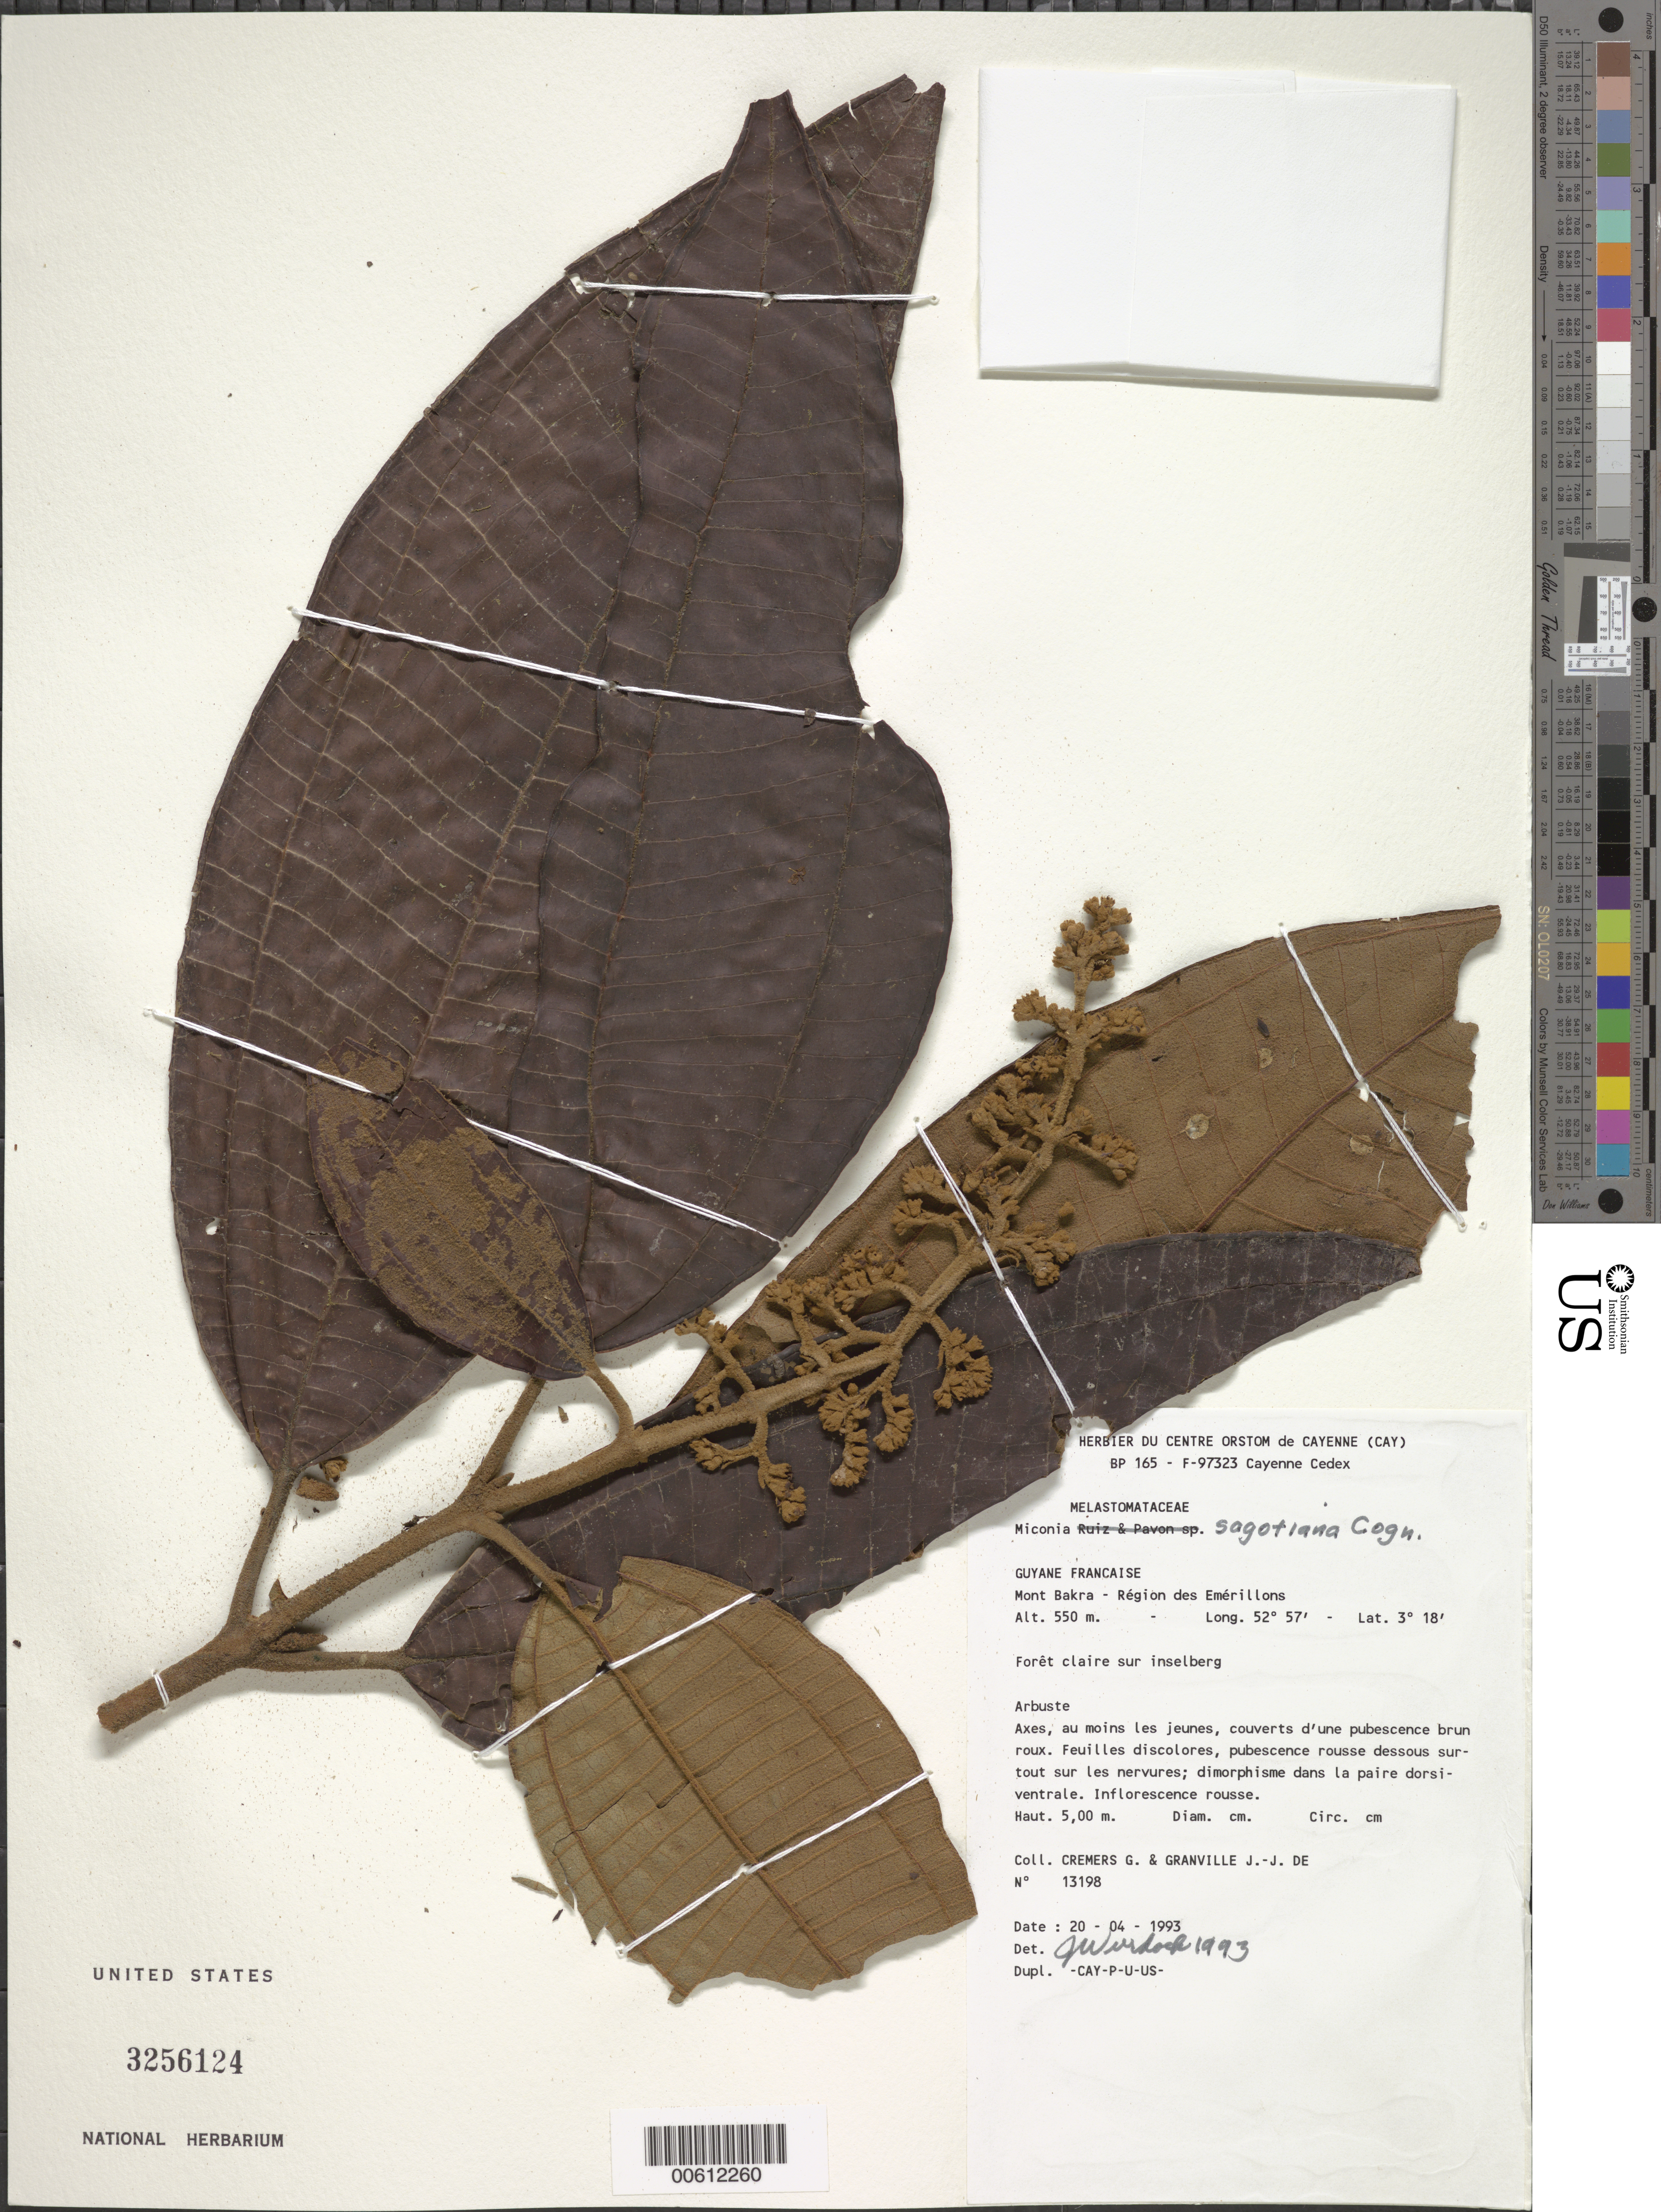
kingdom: Plantae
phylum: Tracheophyta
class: Magnoliopsida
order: Myrtales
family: Melastomataceae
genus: Miconia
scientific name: Miconia sagotiana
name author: Cogn.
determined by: Wurdack, John J., (US), US (UNITED STATES)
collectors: G. Cremers & J.-J. de Granville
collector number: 13198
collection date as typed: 20-Apr-93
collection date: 1993-04-20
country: French Guiana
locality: Mont Bakra, région des Emérillons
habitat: Foret claire sur inselberg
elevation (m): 550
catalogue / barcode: US 3256124